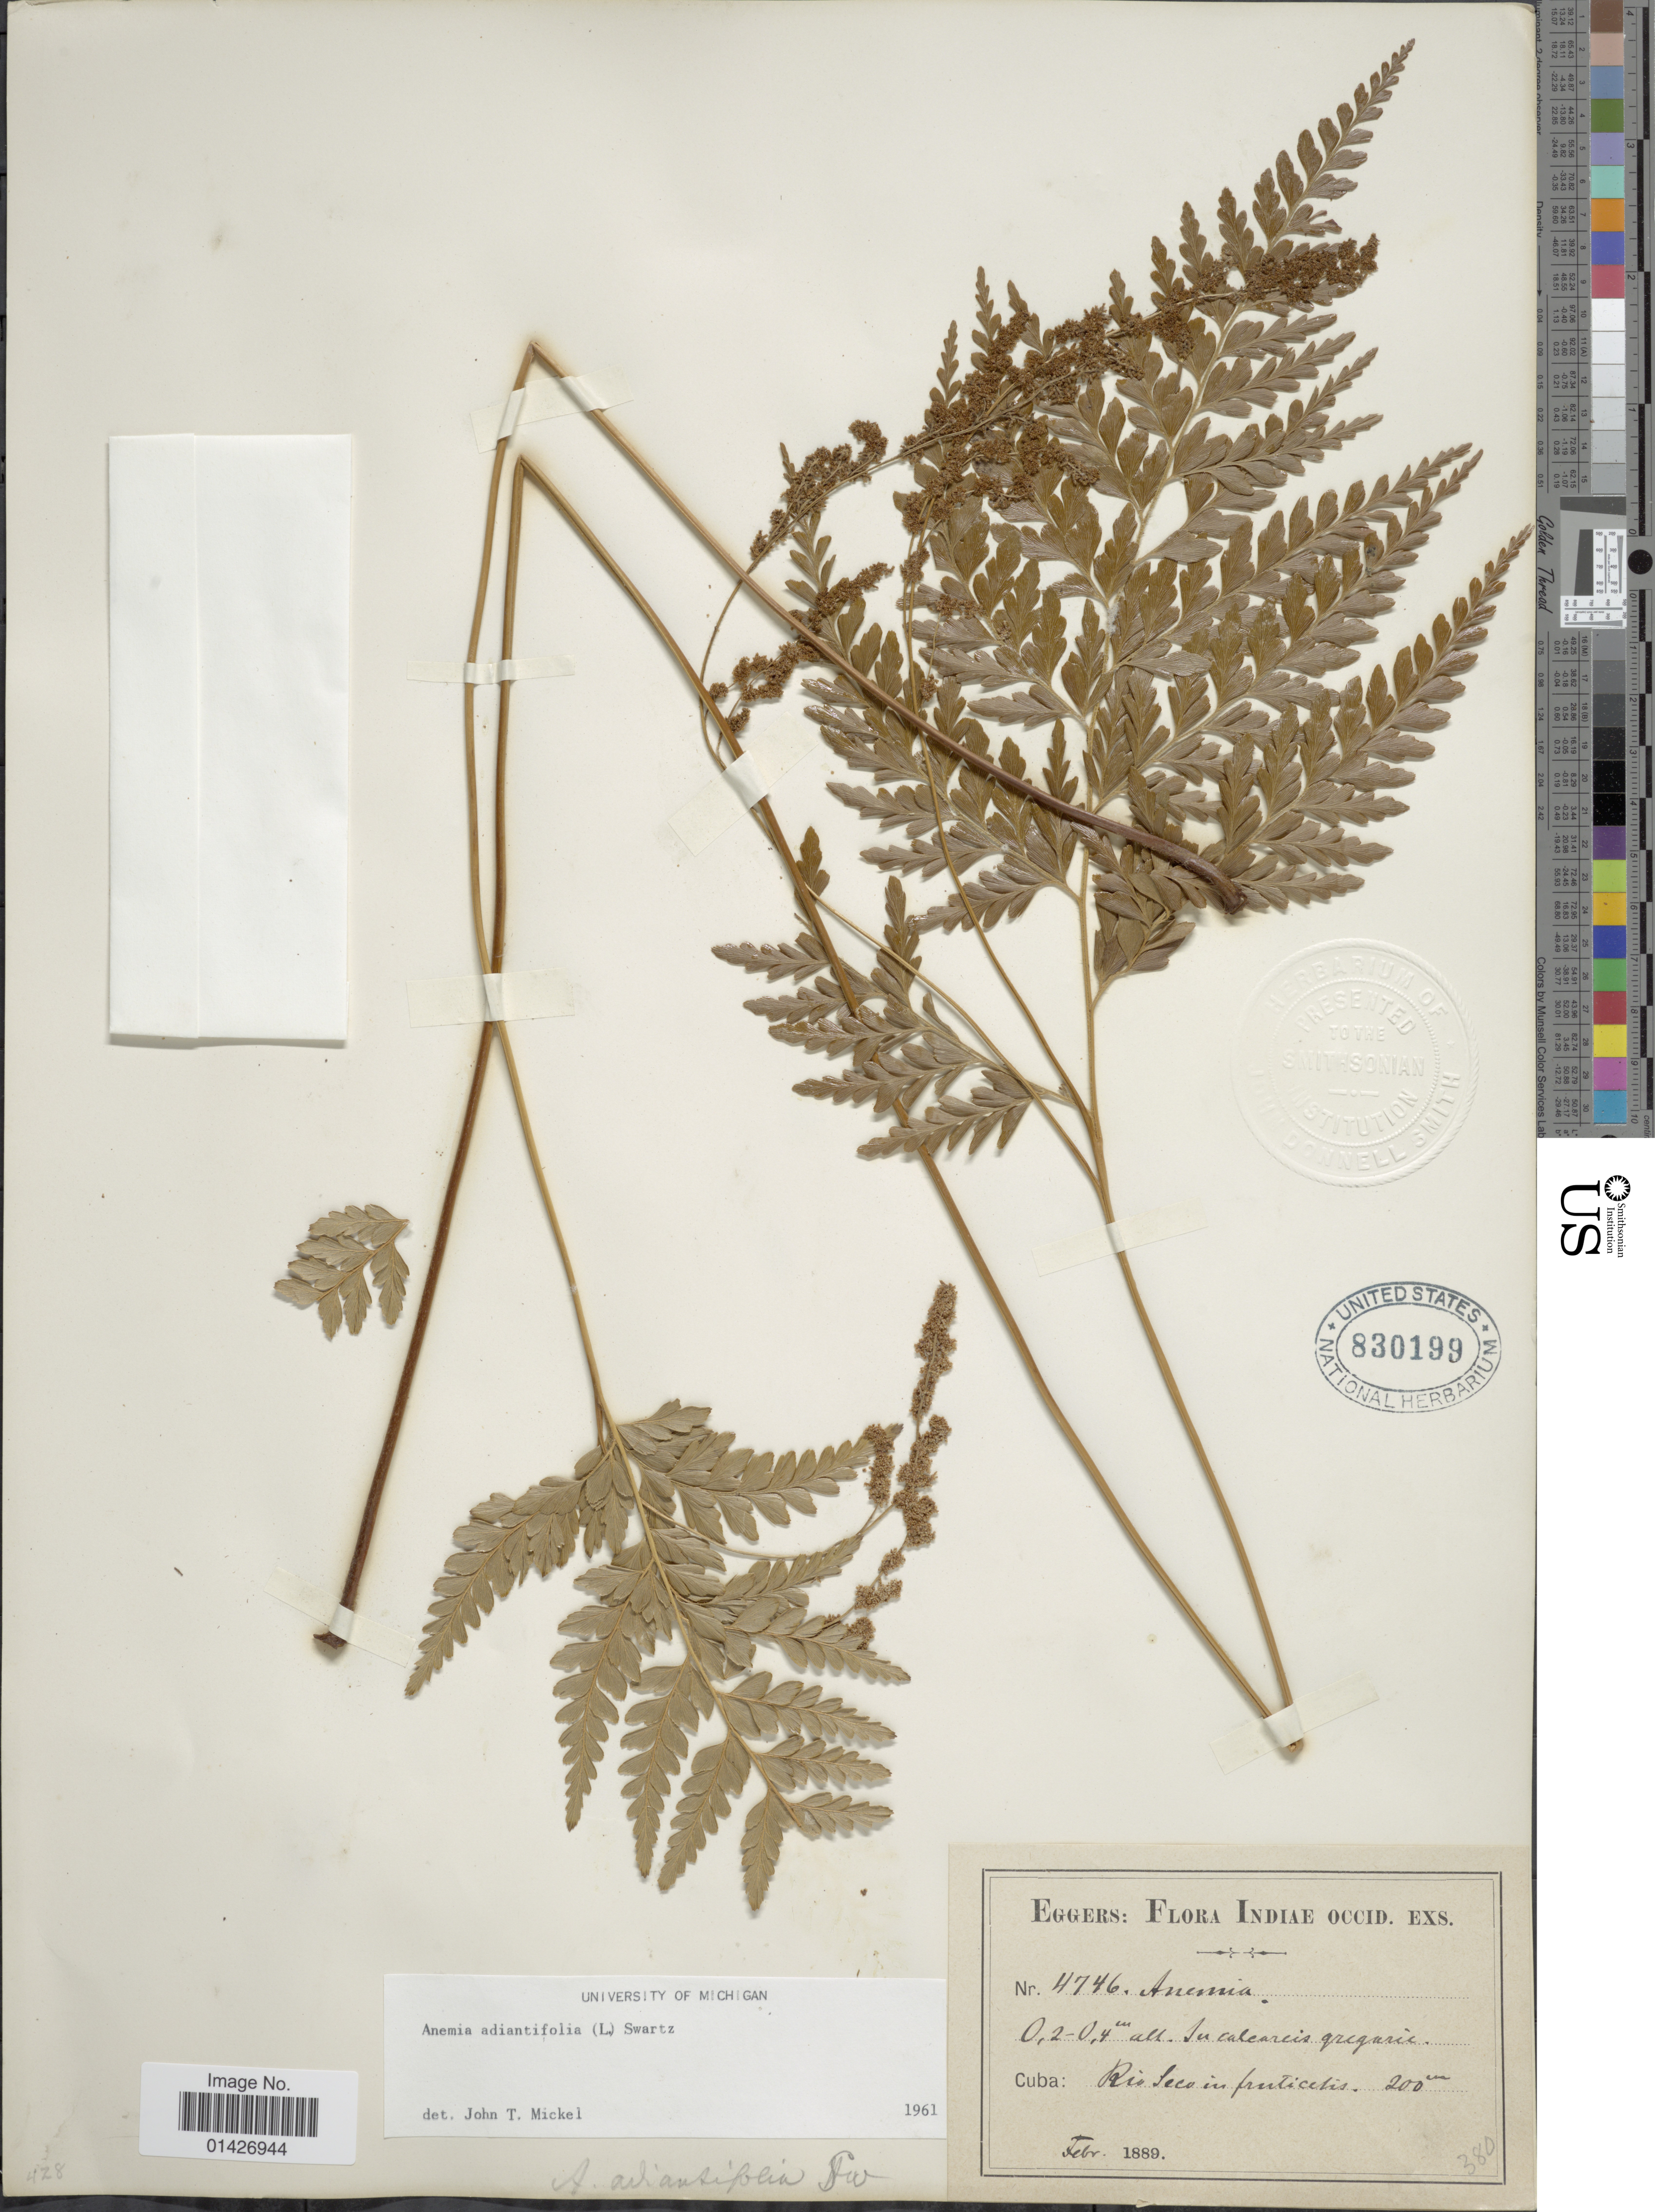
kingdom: Plantae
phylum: Tracheophyta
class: Polypodiopsida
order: Schizaeales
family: Anemiaceae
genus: Anemia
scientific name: Anemia adiantifolia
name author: (L.) Sw.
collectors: -. Eggers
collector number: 4746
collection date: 1889-02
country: Cuba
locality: Rio Seco in fruticetis.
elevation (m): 200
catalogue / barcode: US 830199